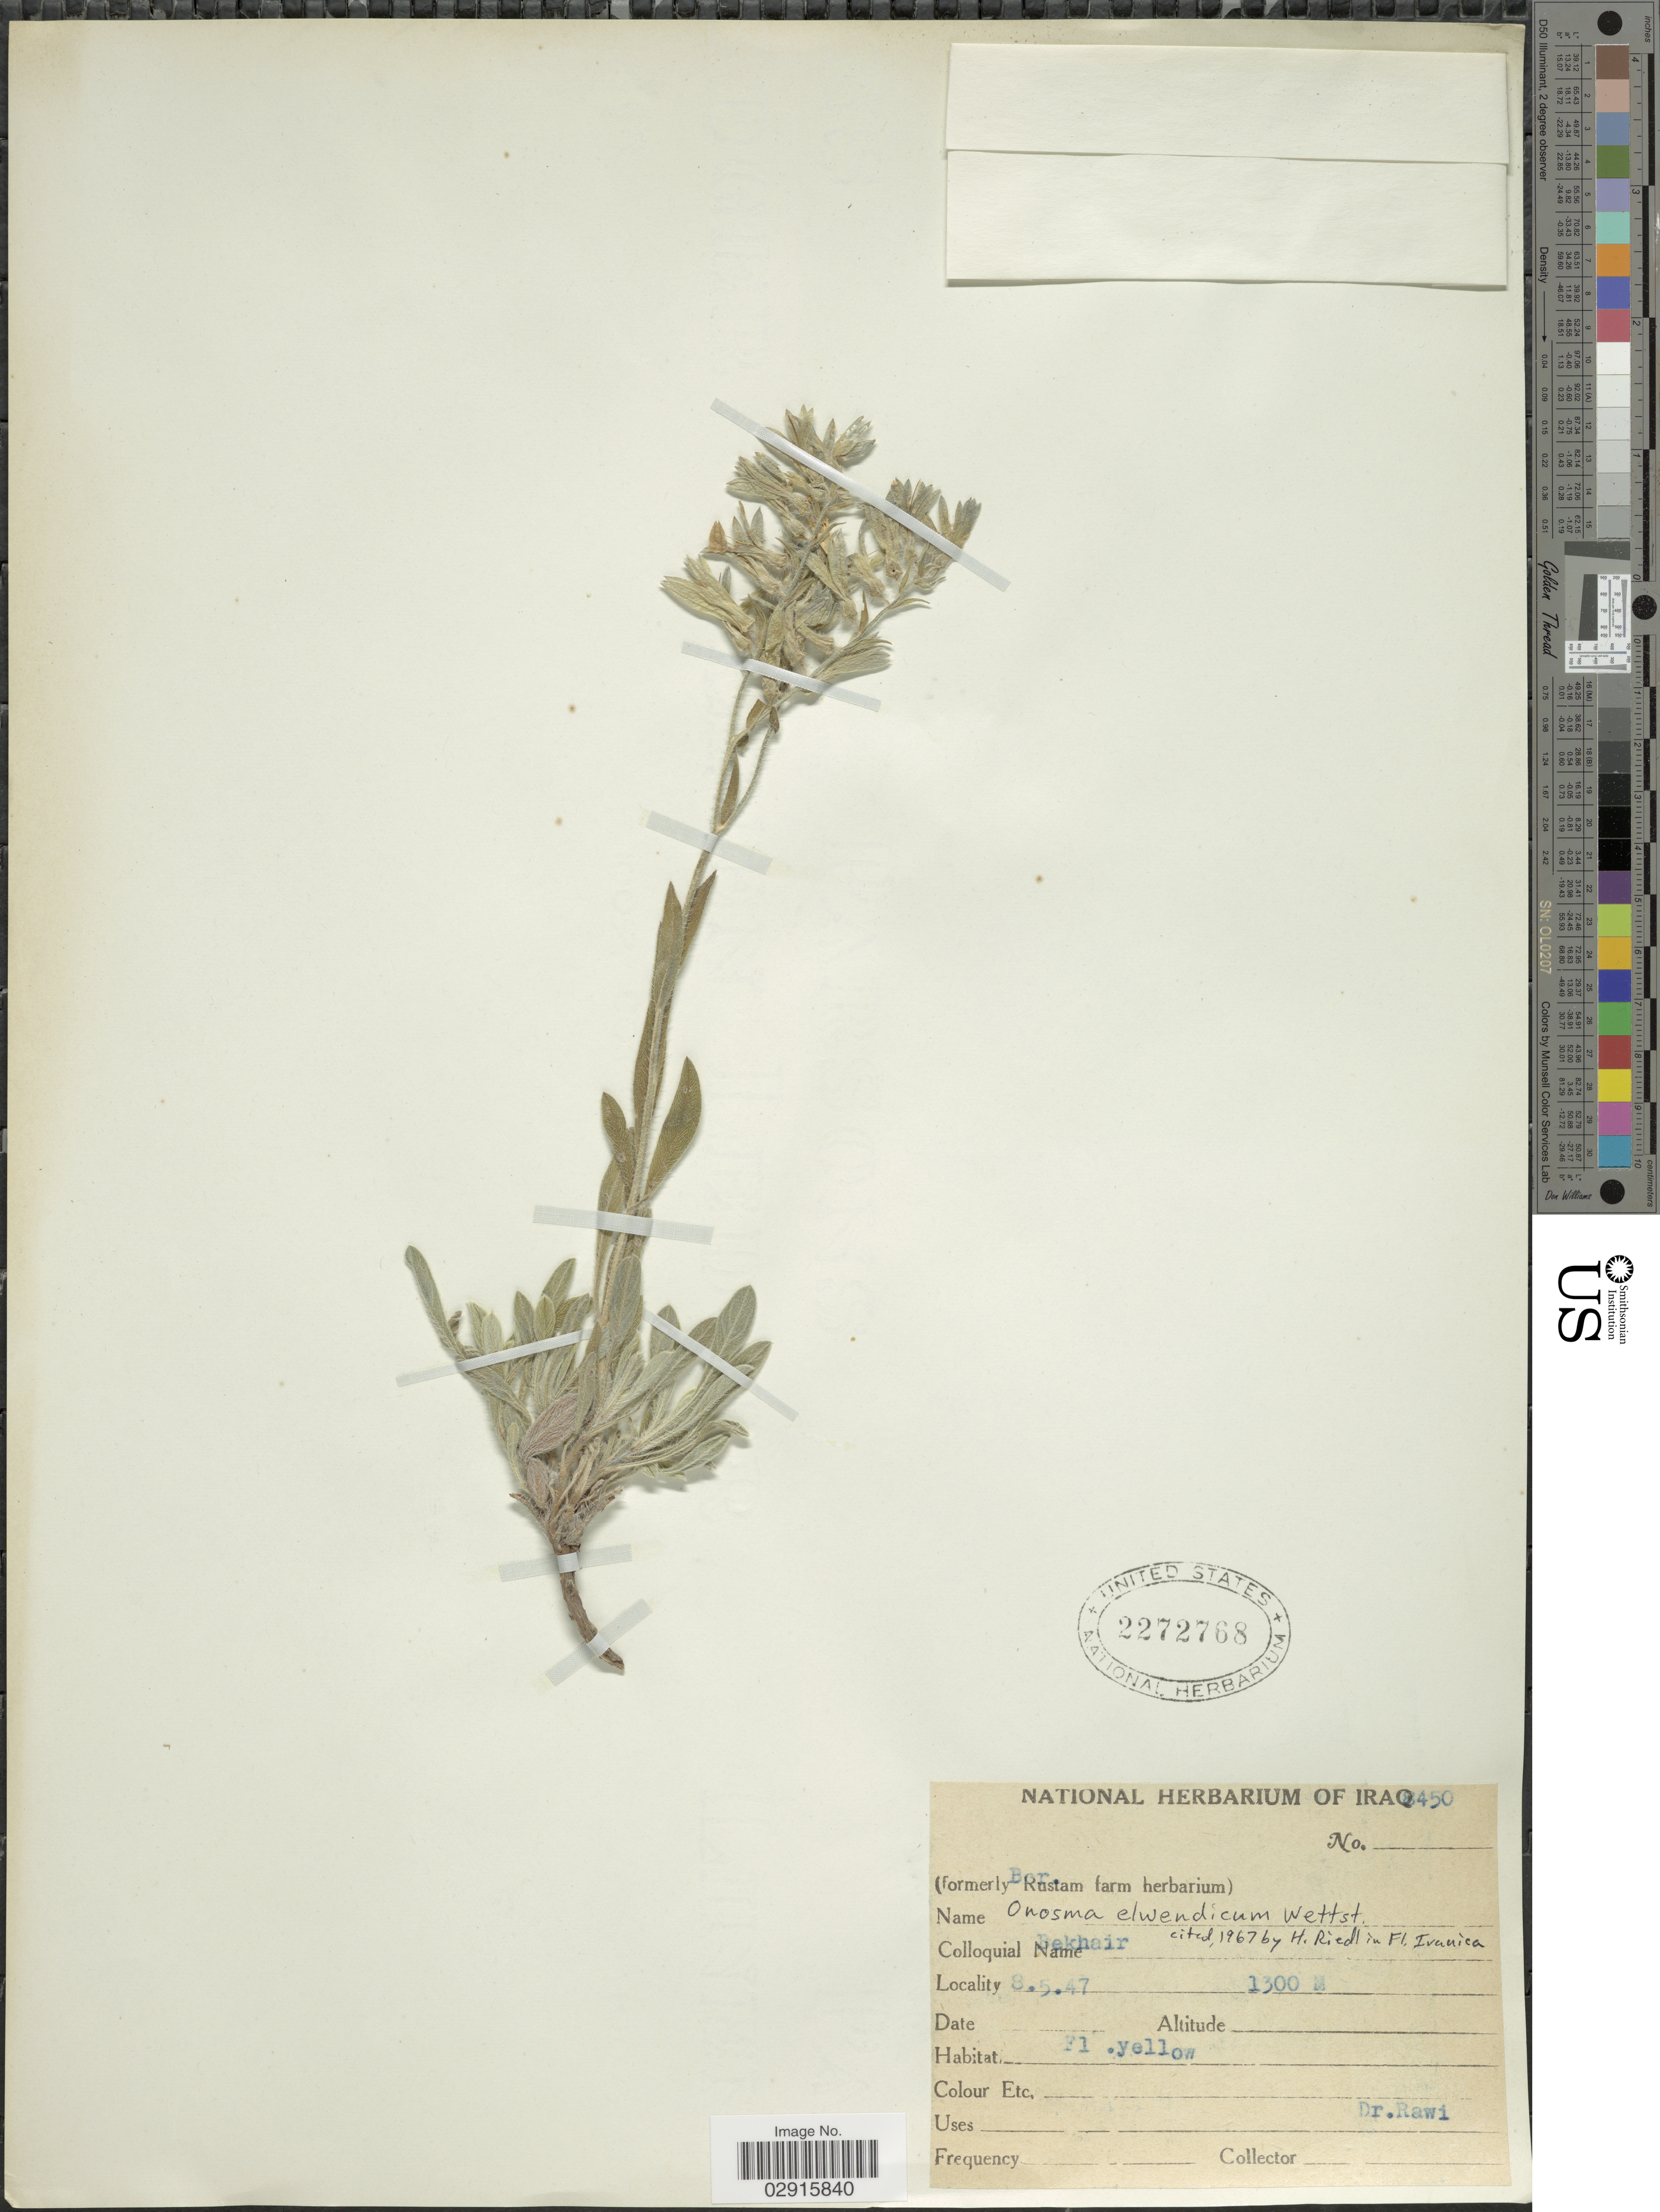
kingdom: Plantae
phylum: Tracheophyta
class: Magnoliopsida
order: Boraginales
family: Boraginaceae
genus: Onosma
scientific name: Onosma elwendicum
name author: Wettstein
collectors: -. Rawi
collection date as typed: Transcribed d/m/y: 8/5/47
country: Iraq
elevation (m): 1300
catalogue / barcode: US 2272768